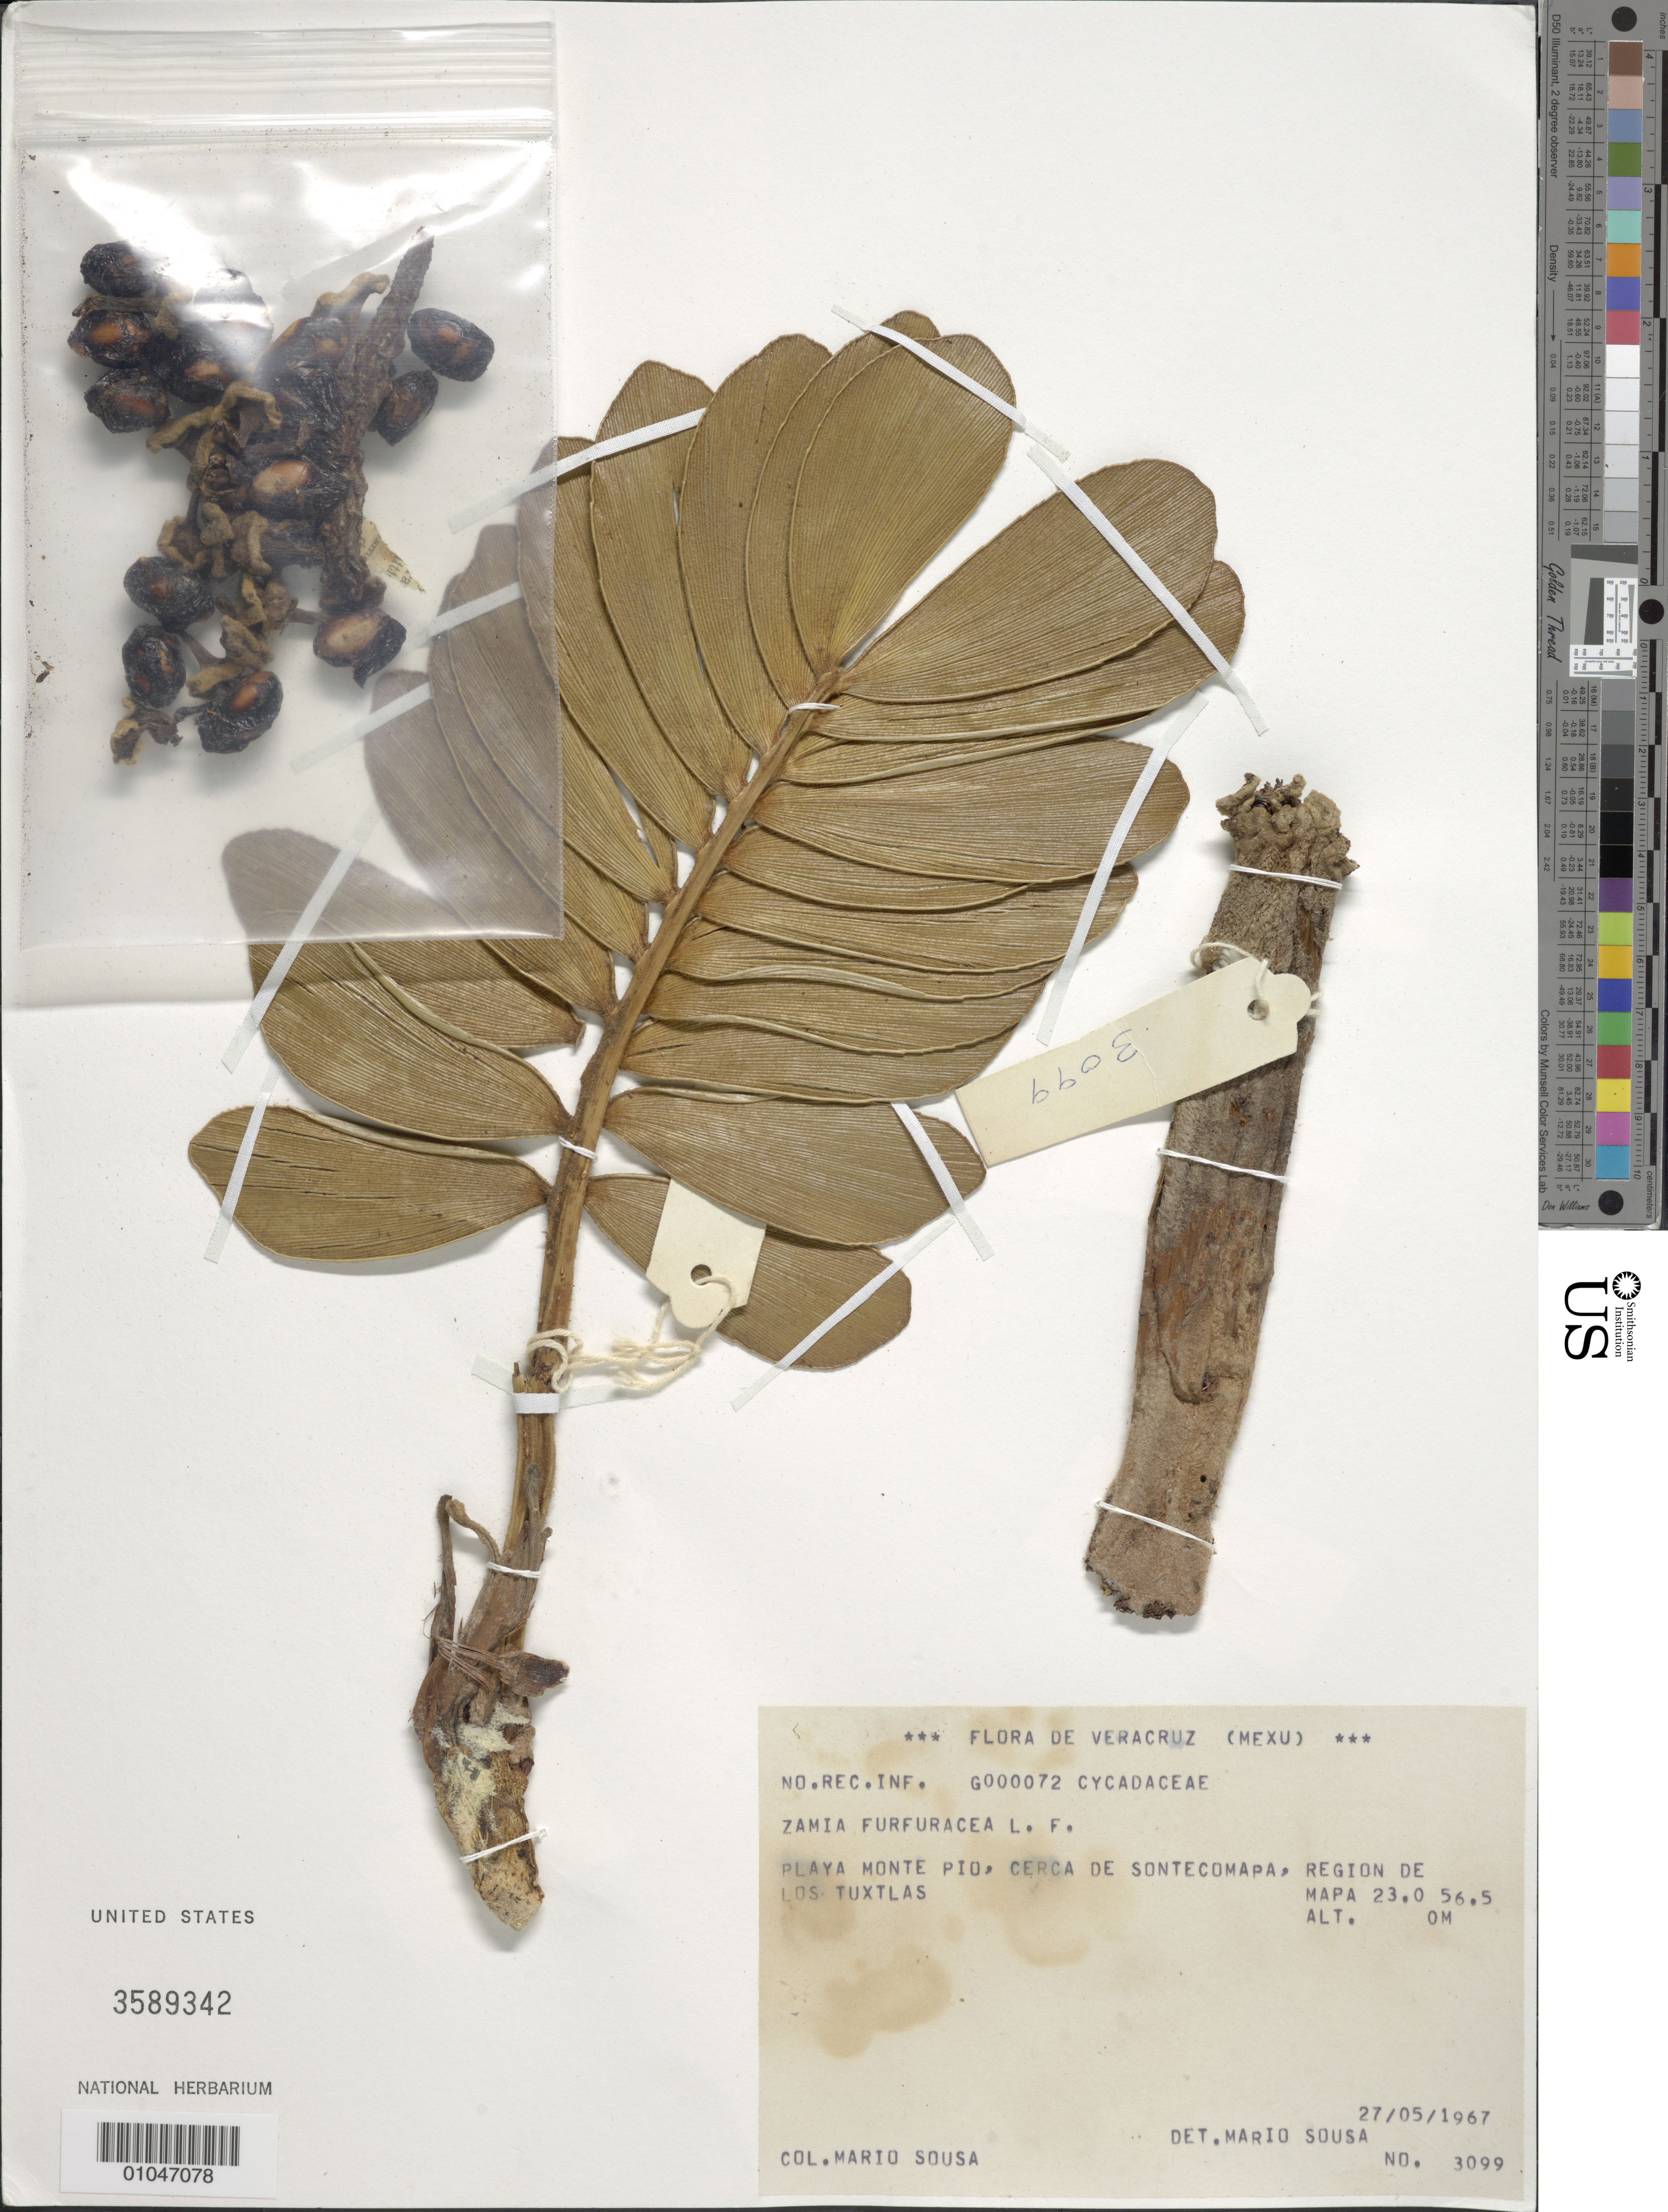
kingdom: Plantae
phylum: Tracheophyta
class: Cycadopsida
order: Cycadales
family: Zamiaceae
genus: Zamia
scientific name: Zamia furfuracea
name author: L. f.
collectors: M. Sousa S.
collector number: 3099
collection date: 1967-05-27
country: Mexico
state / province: Veracruz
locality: Playa Monte Pio, cerca de Sontecomapa, region de Los Tuxtlas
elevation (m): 0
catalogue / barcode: US 3589342